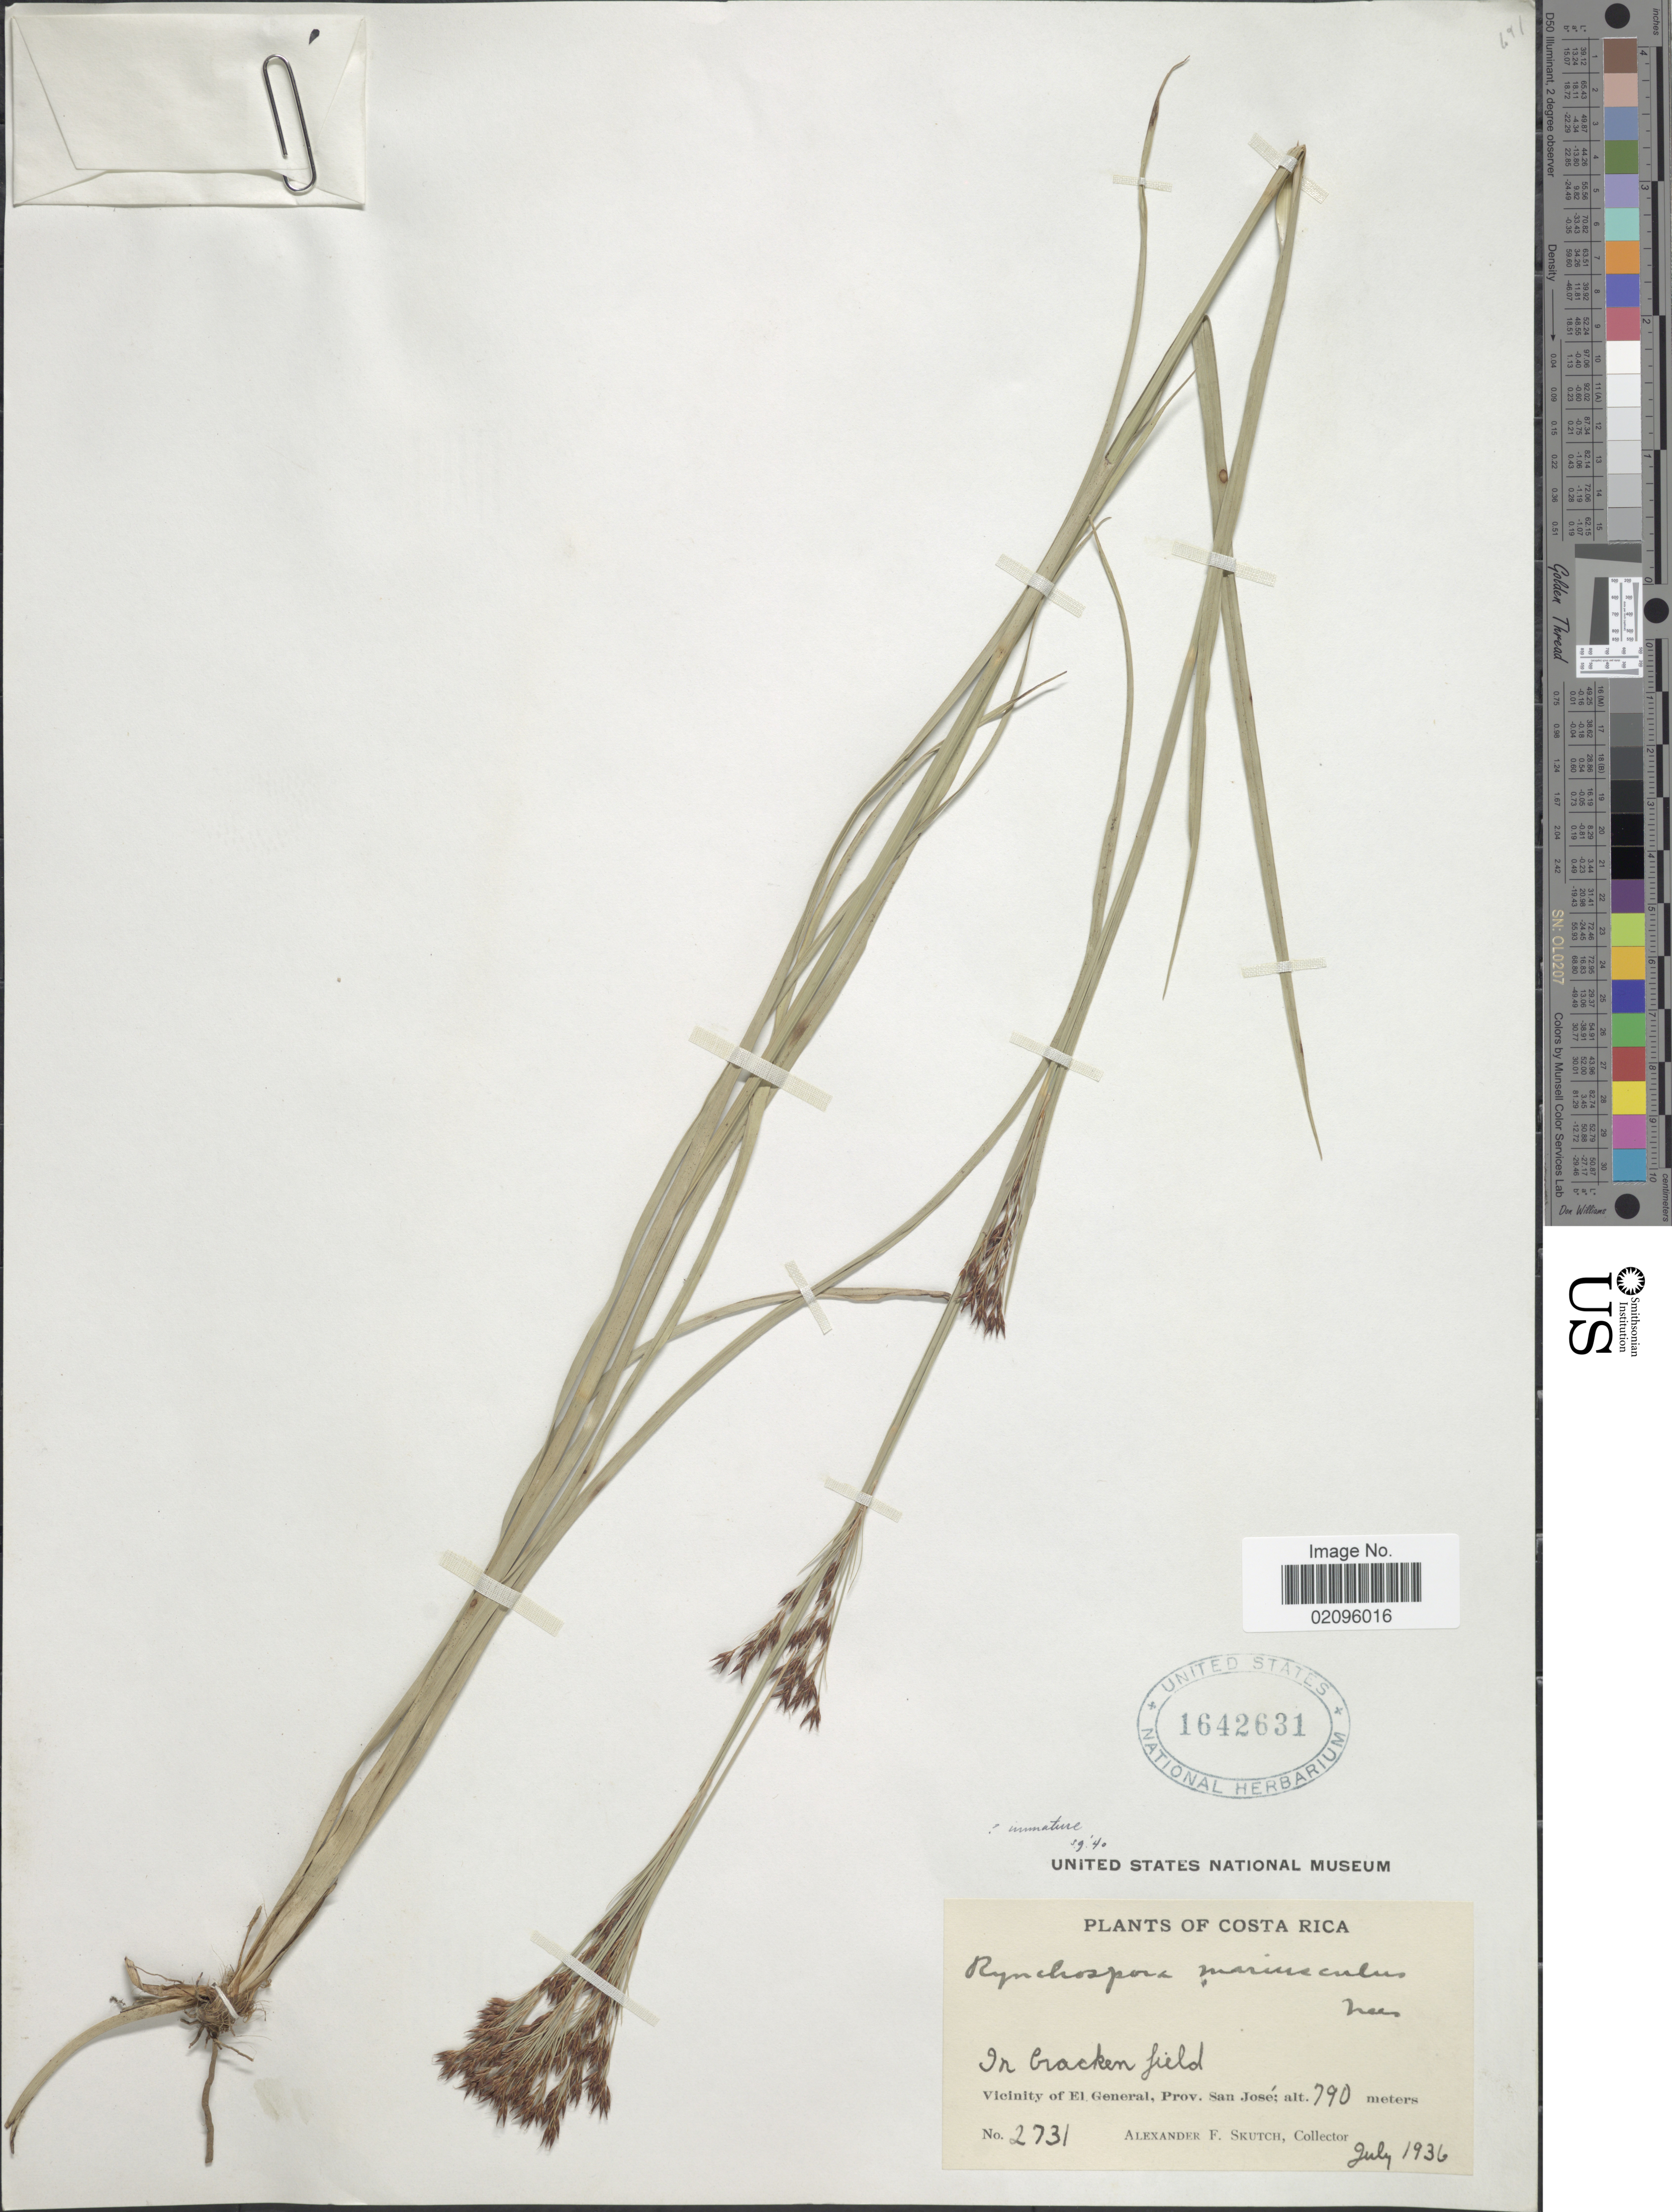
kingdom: Plantae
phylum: Tracheophyta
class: Liliopsida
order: Poales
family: Cyperaceae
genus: Rhynchospora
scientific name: Rhynchospora marisculus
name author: Lindl. & Nees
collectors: A. F. Skutch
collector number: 2731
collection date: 1936-07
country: Costa Rica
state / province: San José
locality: In bracken field, vicinity of El General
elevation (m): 790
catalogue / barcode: US 1642631